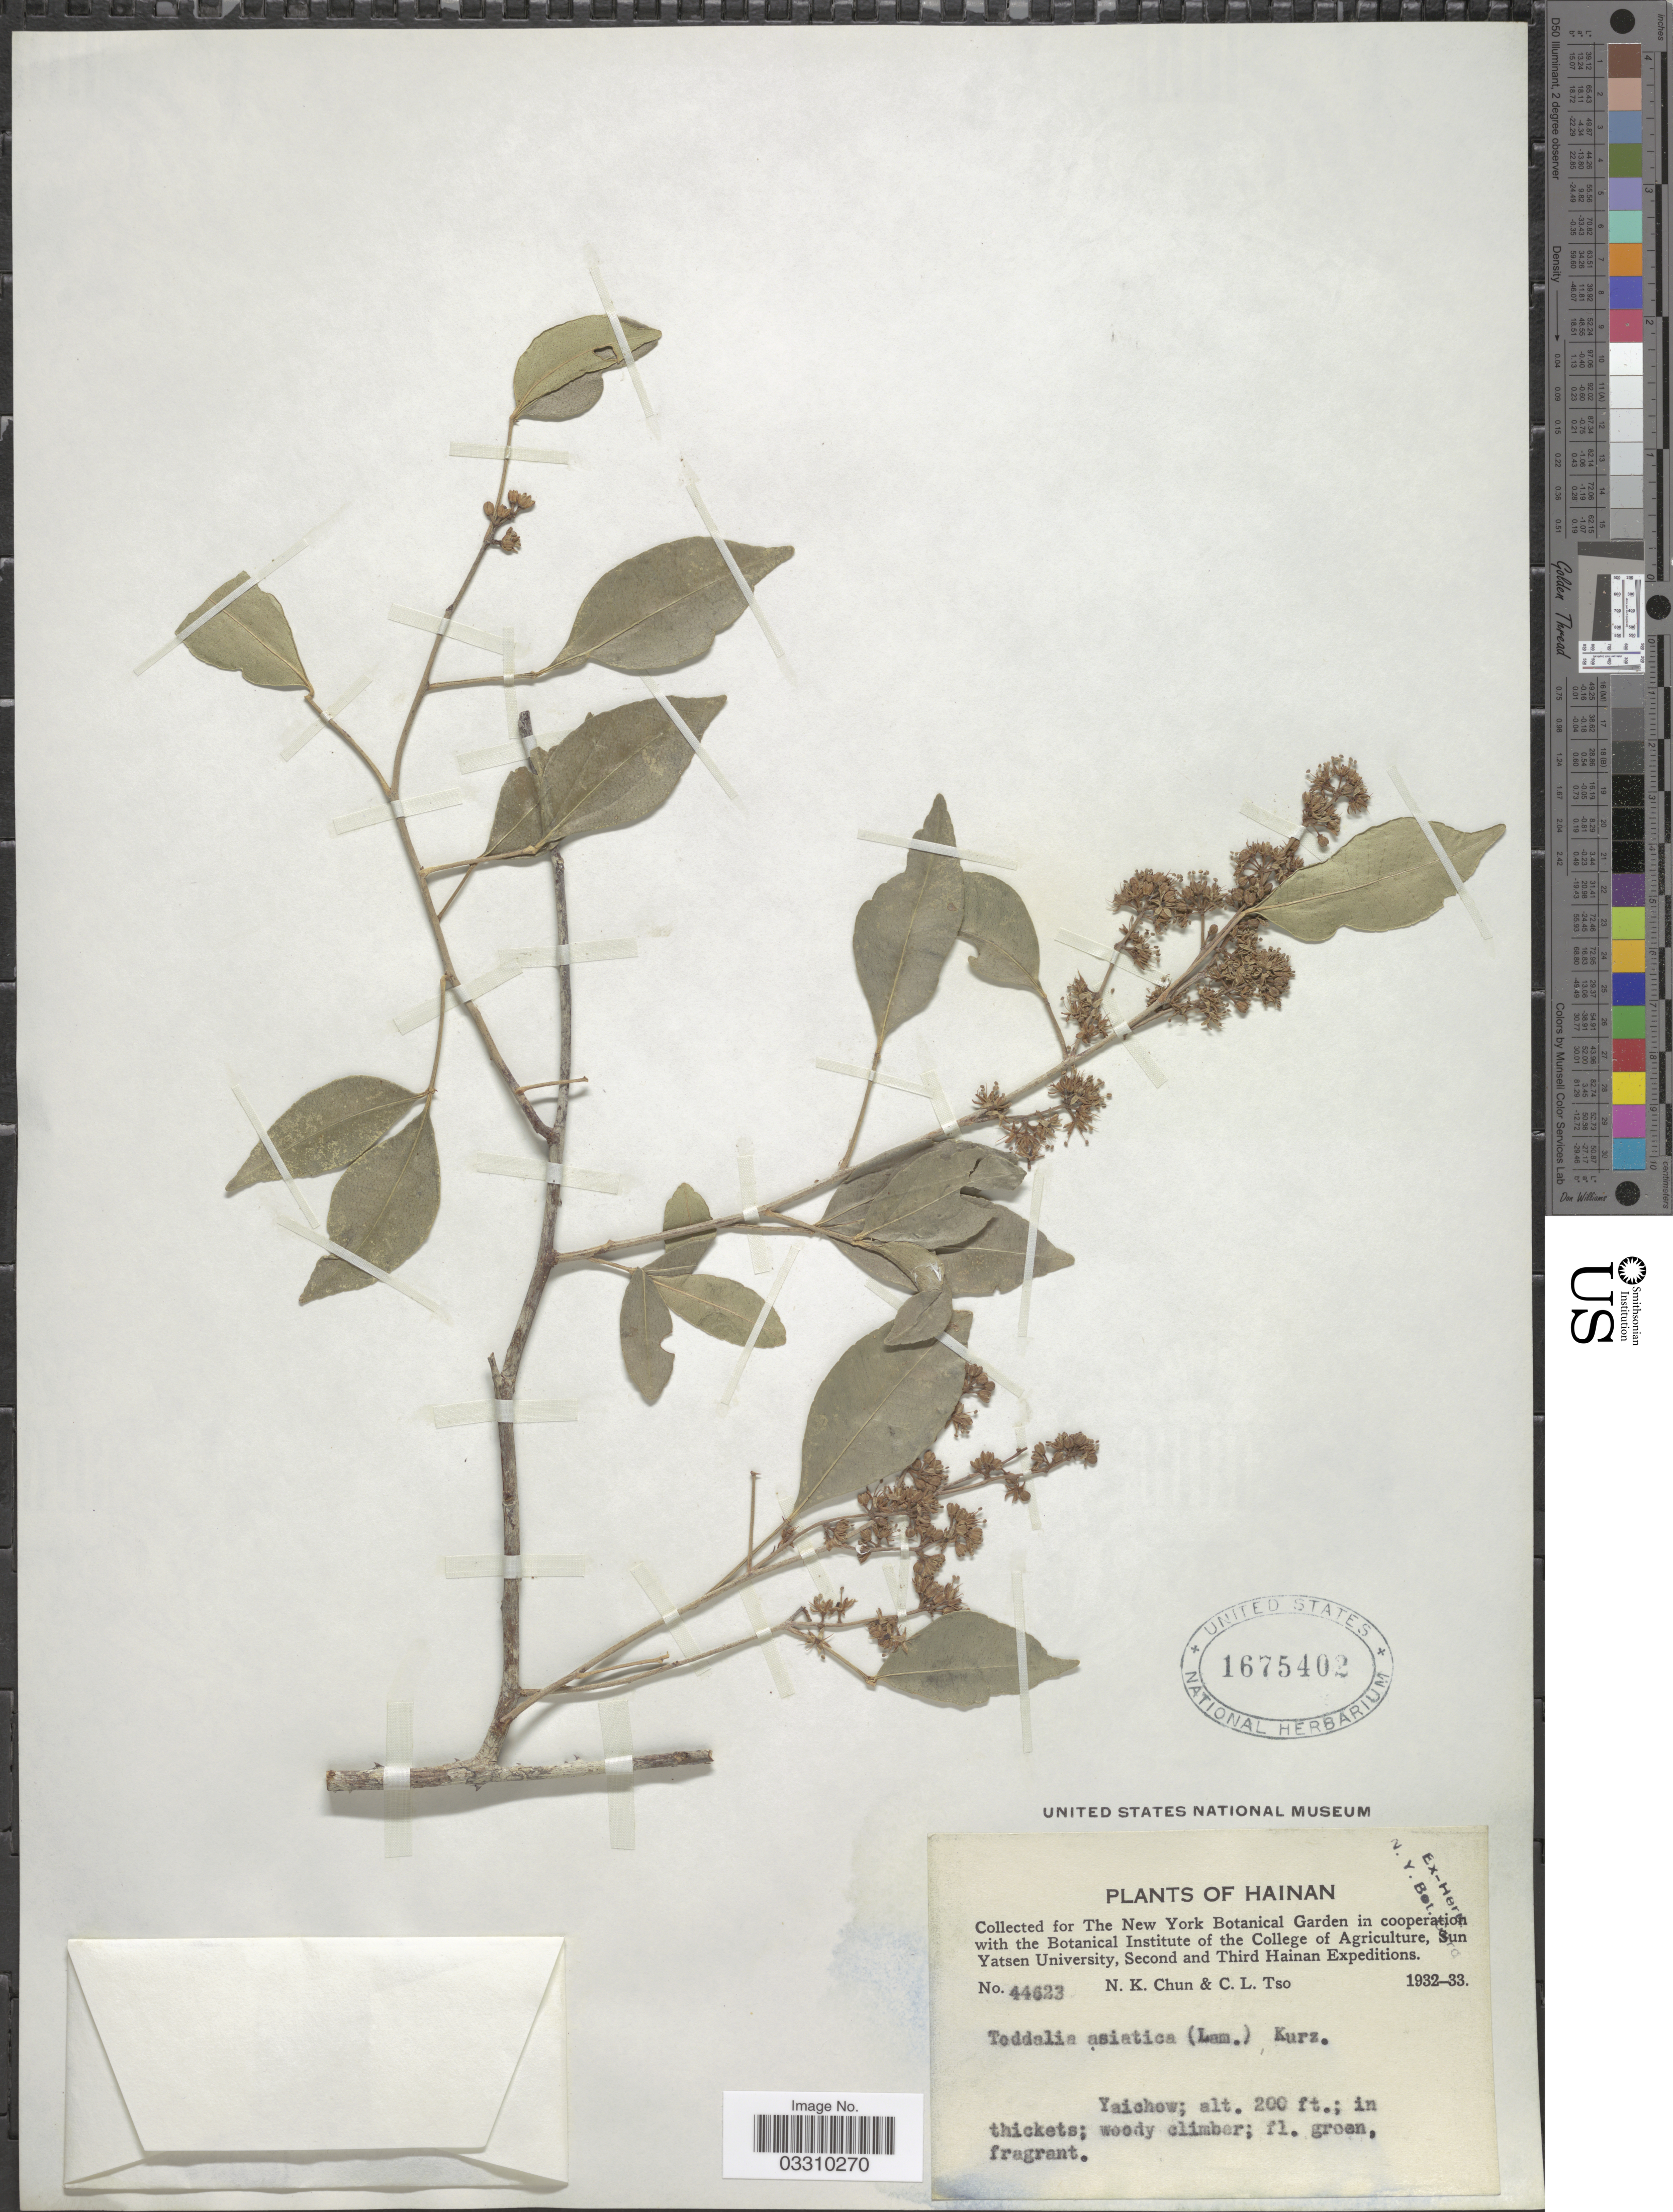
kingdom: Plantae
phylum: Tracheophyta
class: Magnoliopsida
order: Sapindales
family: Rutaceae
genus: Zanthoxylum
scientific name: Zanthoxylum asiaticum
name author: (L.) Appelhans et al.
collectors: N. K. Chun & C. Tso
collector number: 44623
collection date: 1932/1933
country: China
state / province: Hainan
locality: Yaichow.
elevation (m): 61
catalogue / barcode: US 1675402